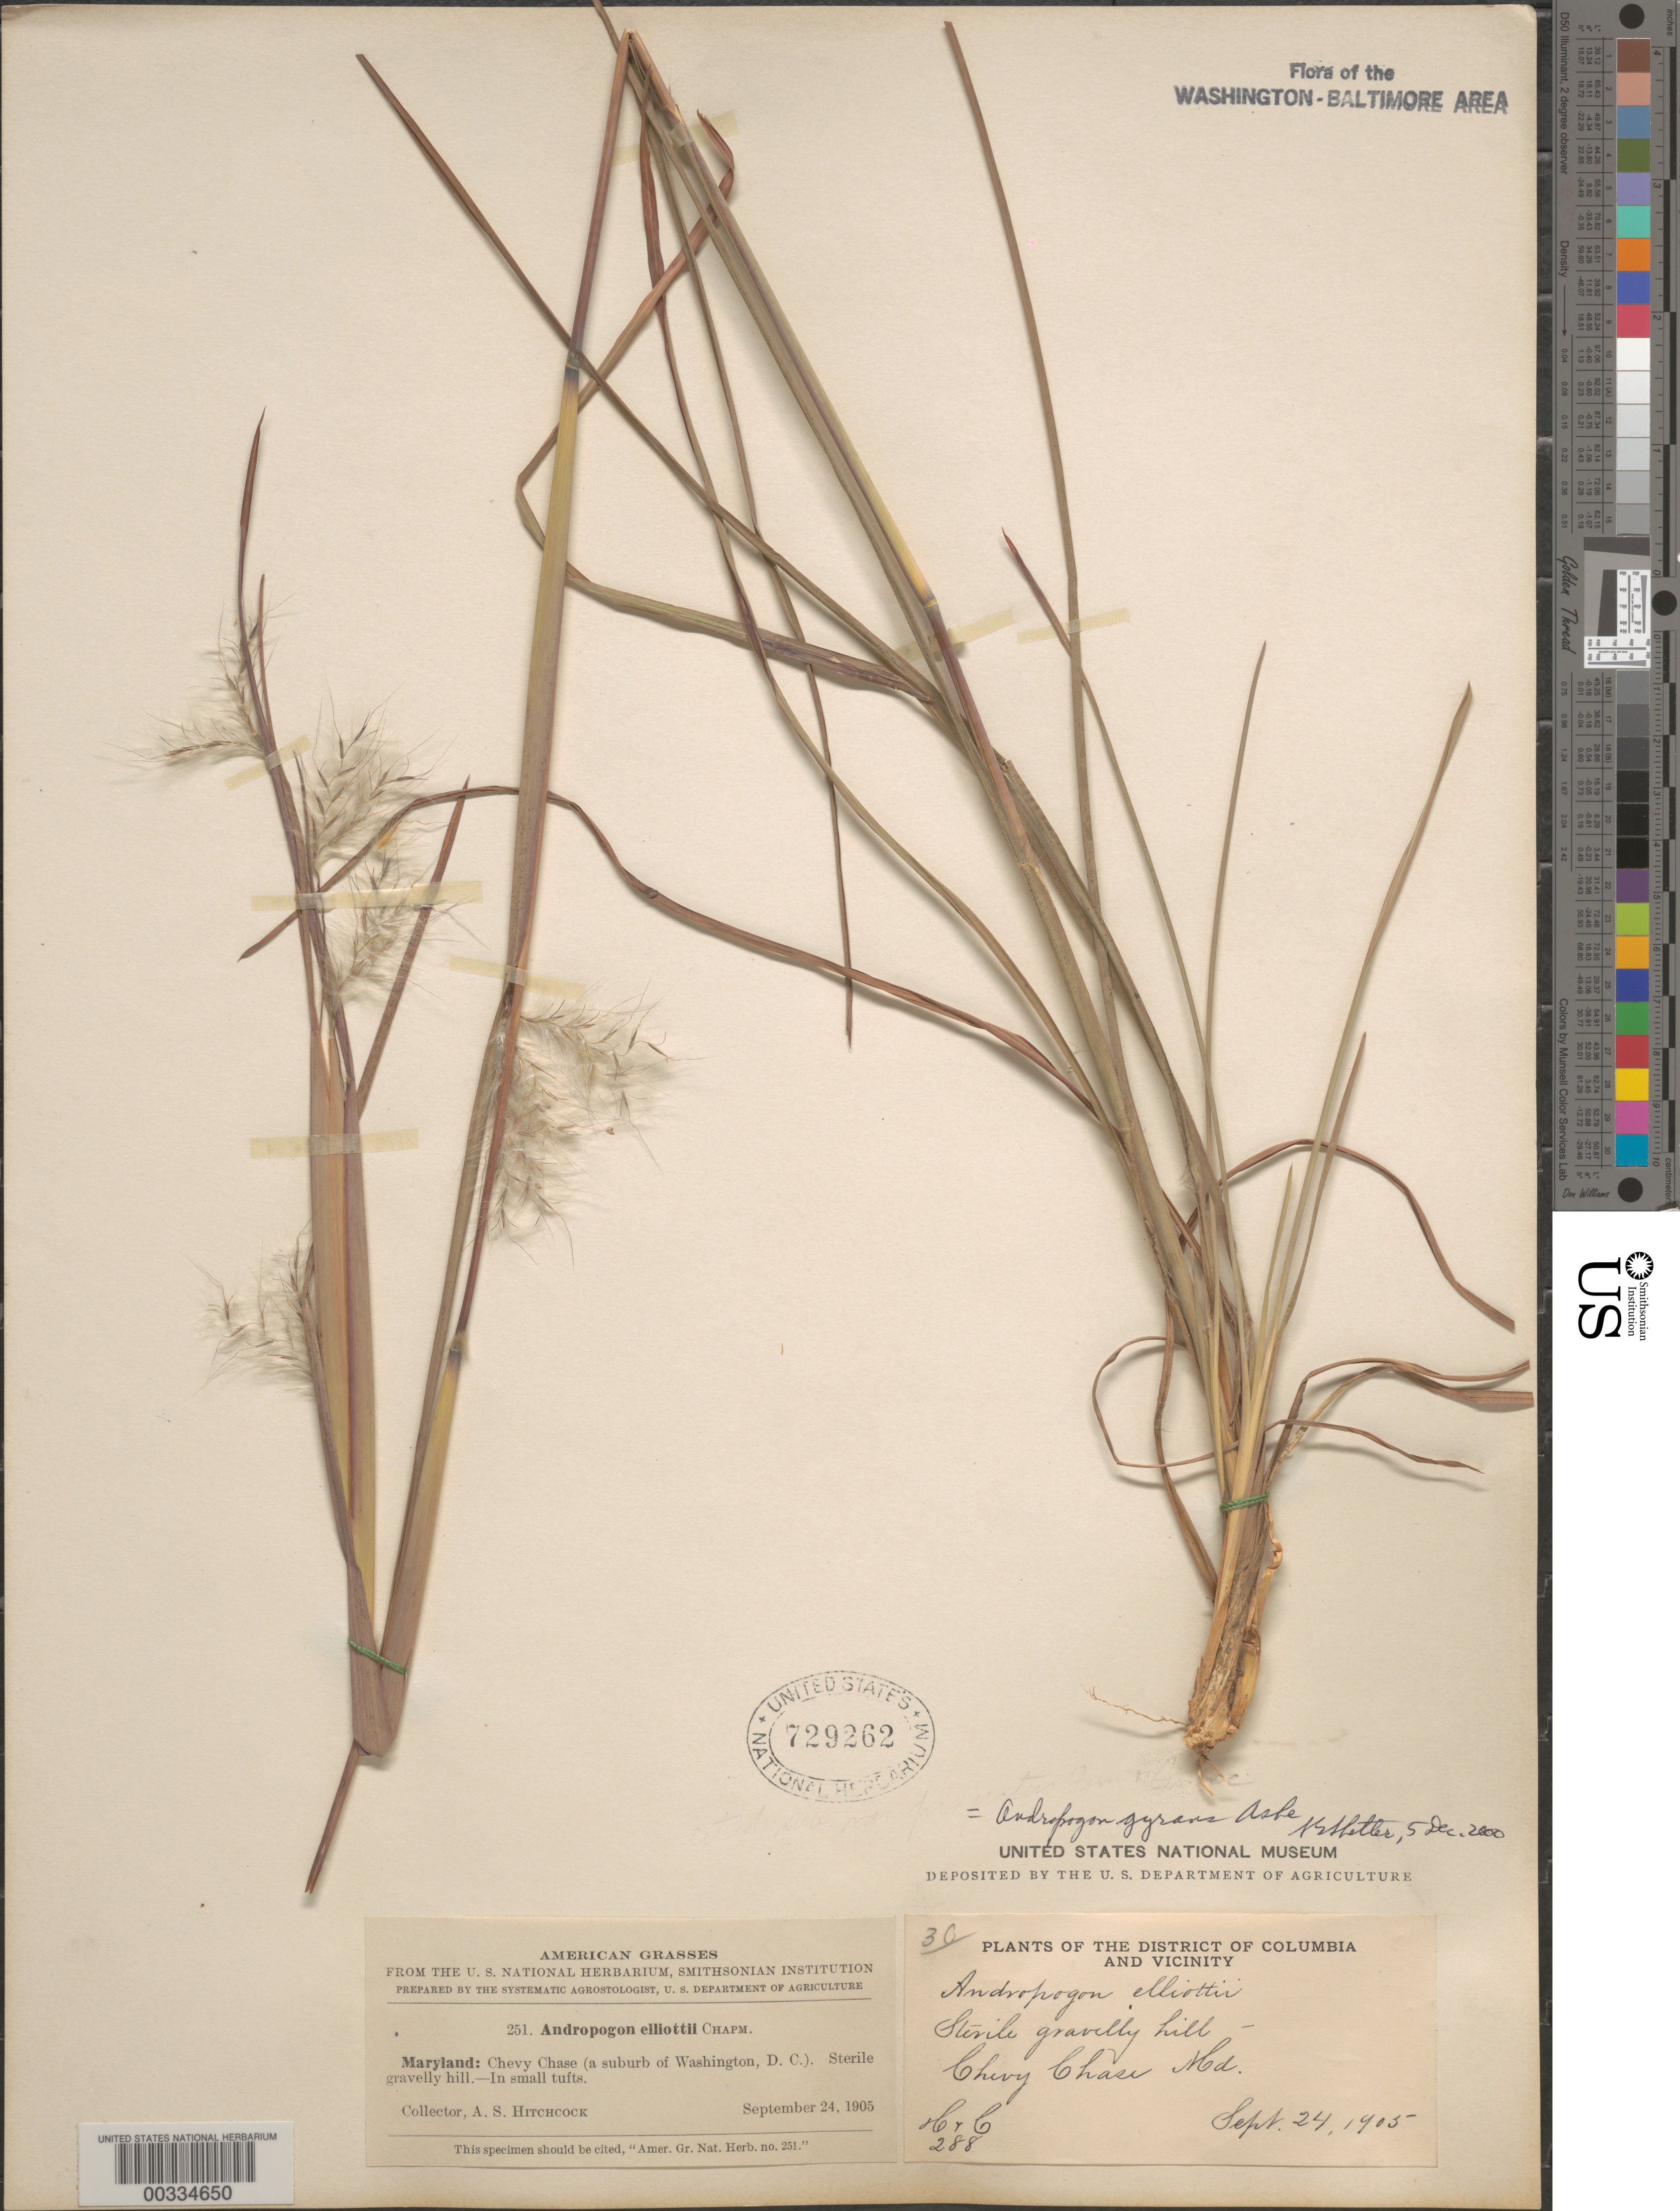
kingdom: Plantae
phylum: Tracheophyta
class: Liliopsida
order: Poales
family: Poaceae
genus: Andropogon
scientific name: Andropogon elliottii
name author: Chapm.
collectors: A. S. Hitchcock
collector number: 251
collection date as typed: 24 Sep 1905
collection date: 1905-09-24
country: United States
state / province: Maryland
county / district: Montgomery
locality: Chevy Chase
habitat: Sterile gravelly hill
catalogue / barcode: US 729262